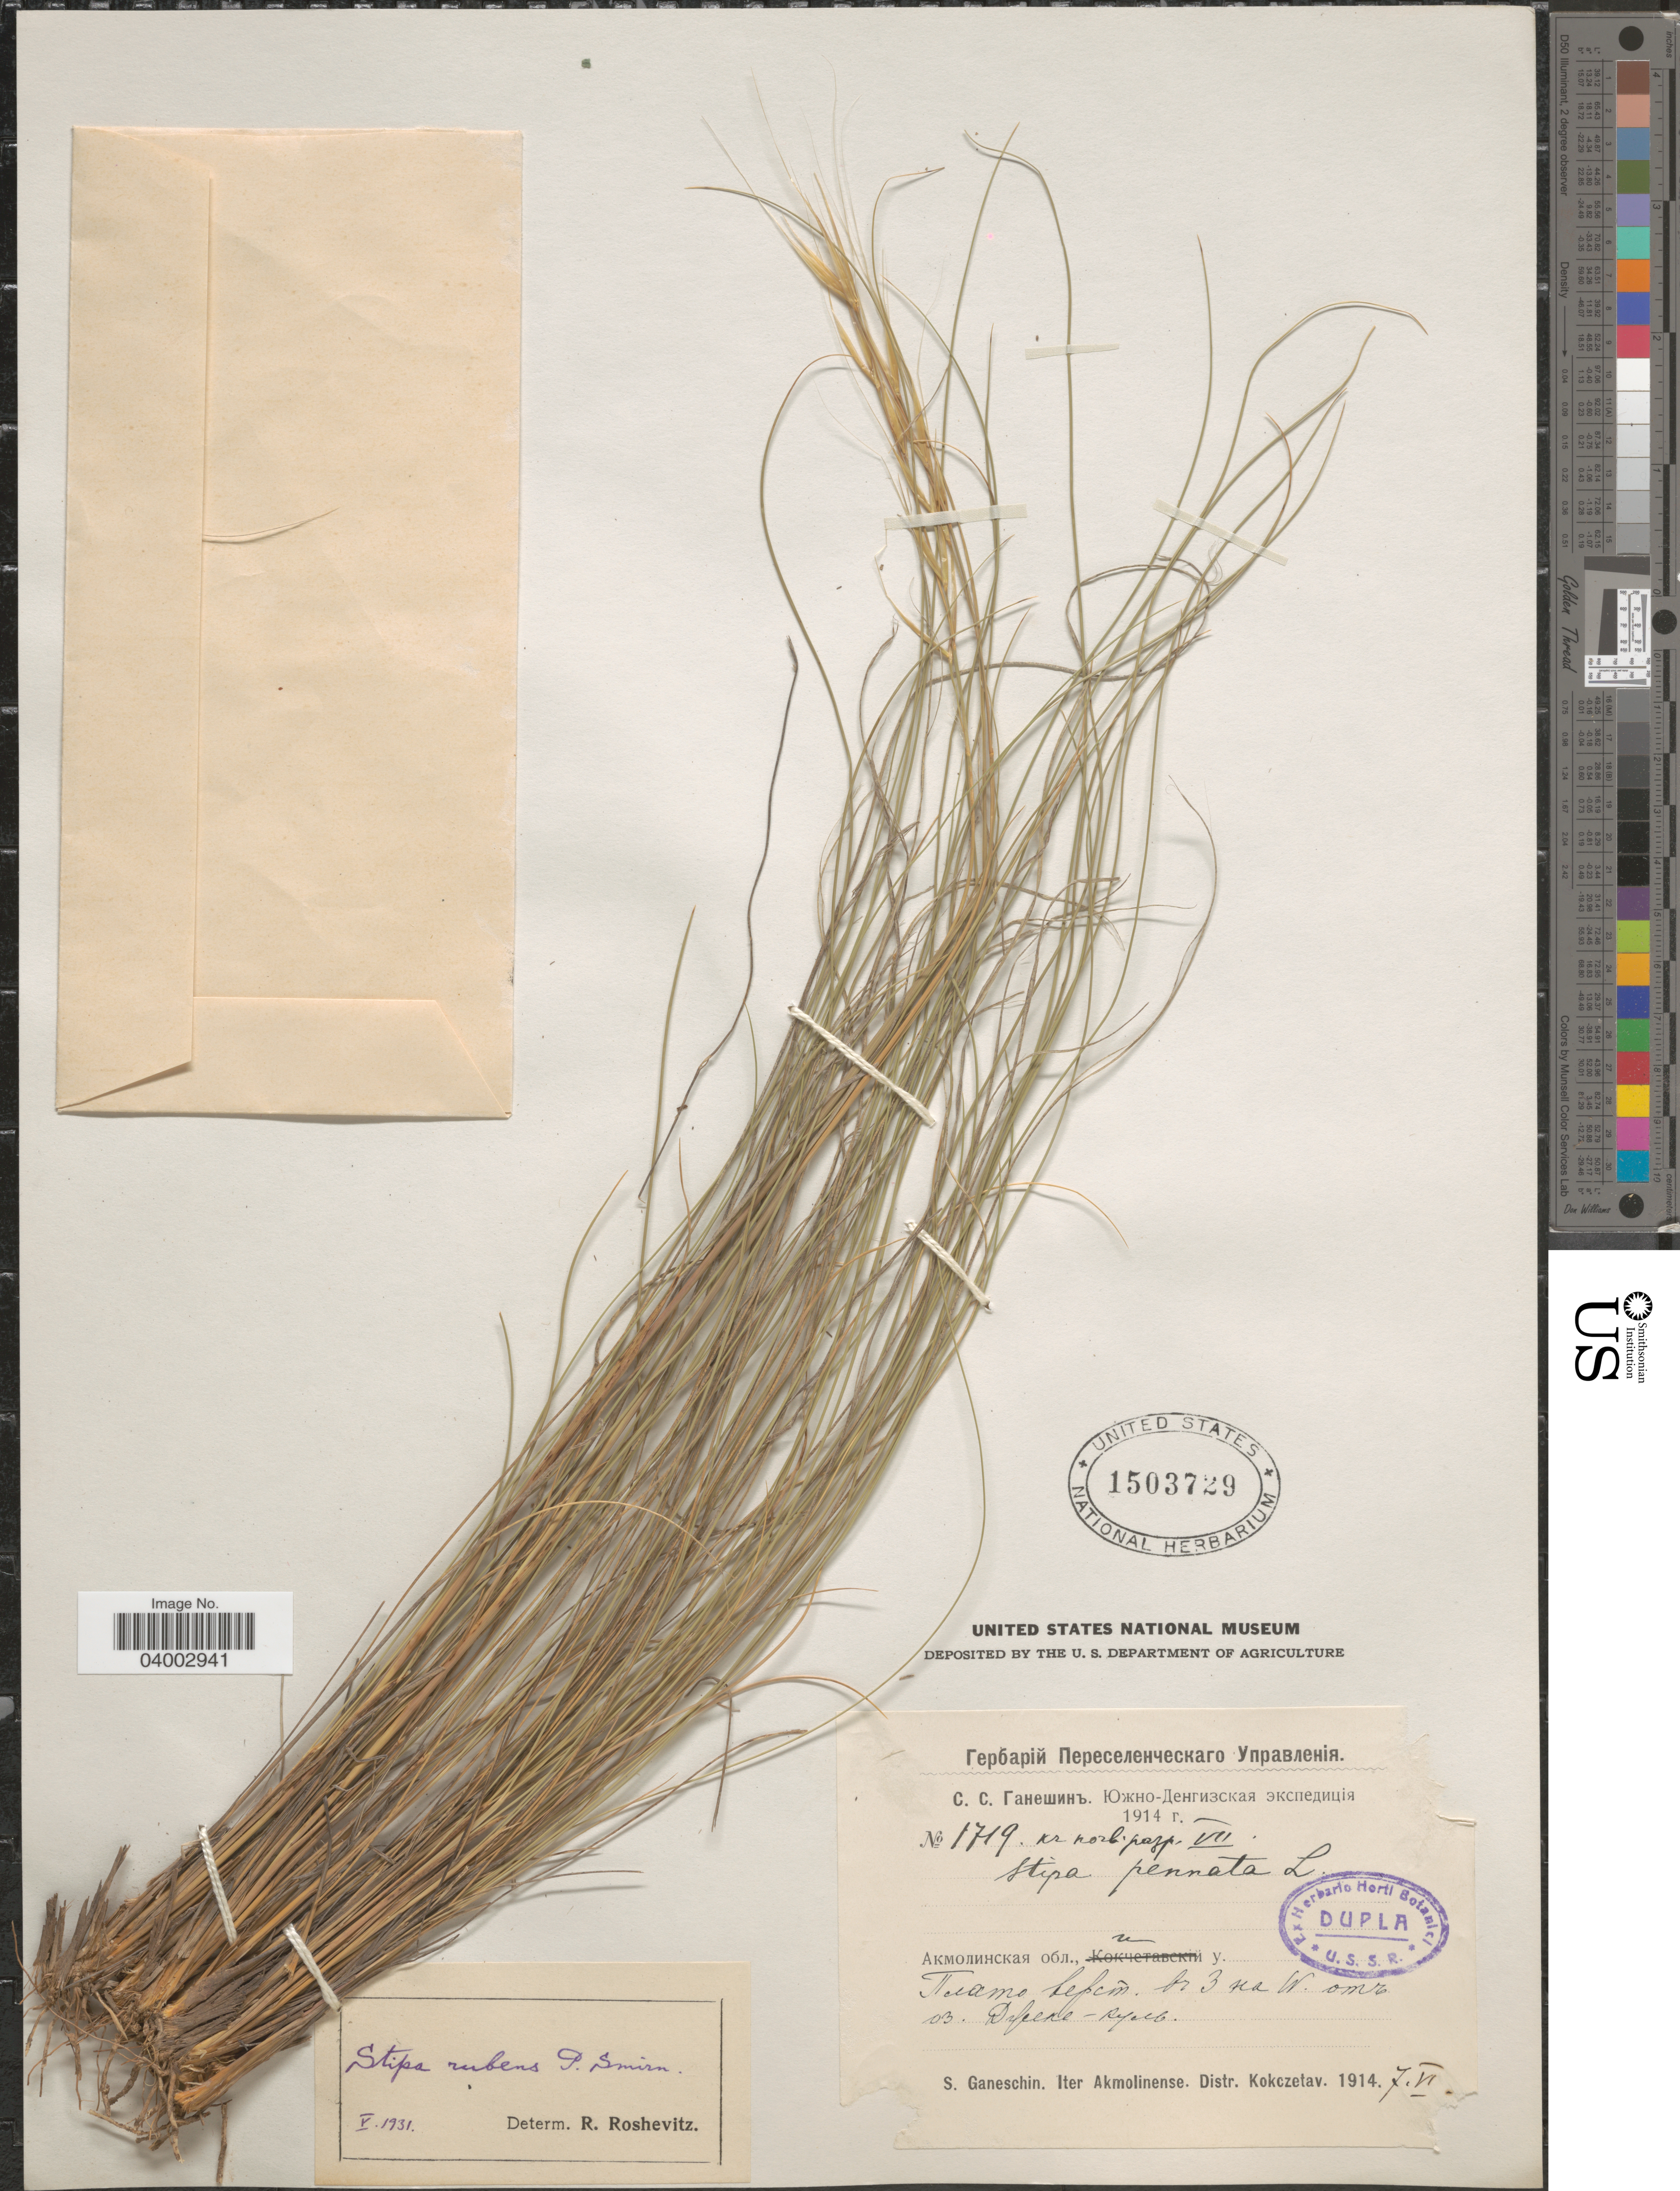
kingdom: Plantae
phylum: Tracheophyta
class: Liliopsida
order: Poales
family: Poaceae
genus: Stipa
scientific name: Stipa rubens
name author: P.A. Smirn.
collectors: S. Ganeschin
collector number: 1719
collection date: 1914-06-07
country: Kazakhstan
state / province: Aqmola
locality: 3 km W from Dzheke-kul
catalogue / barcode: US 1503729